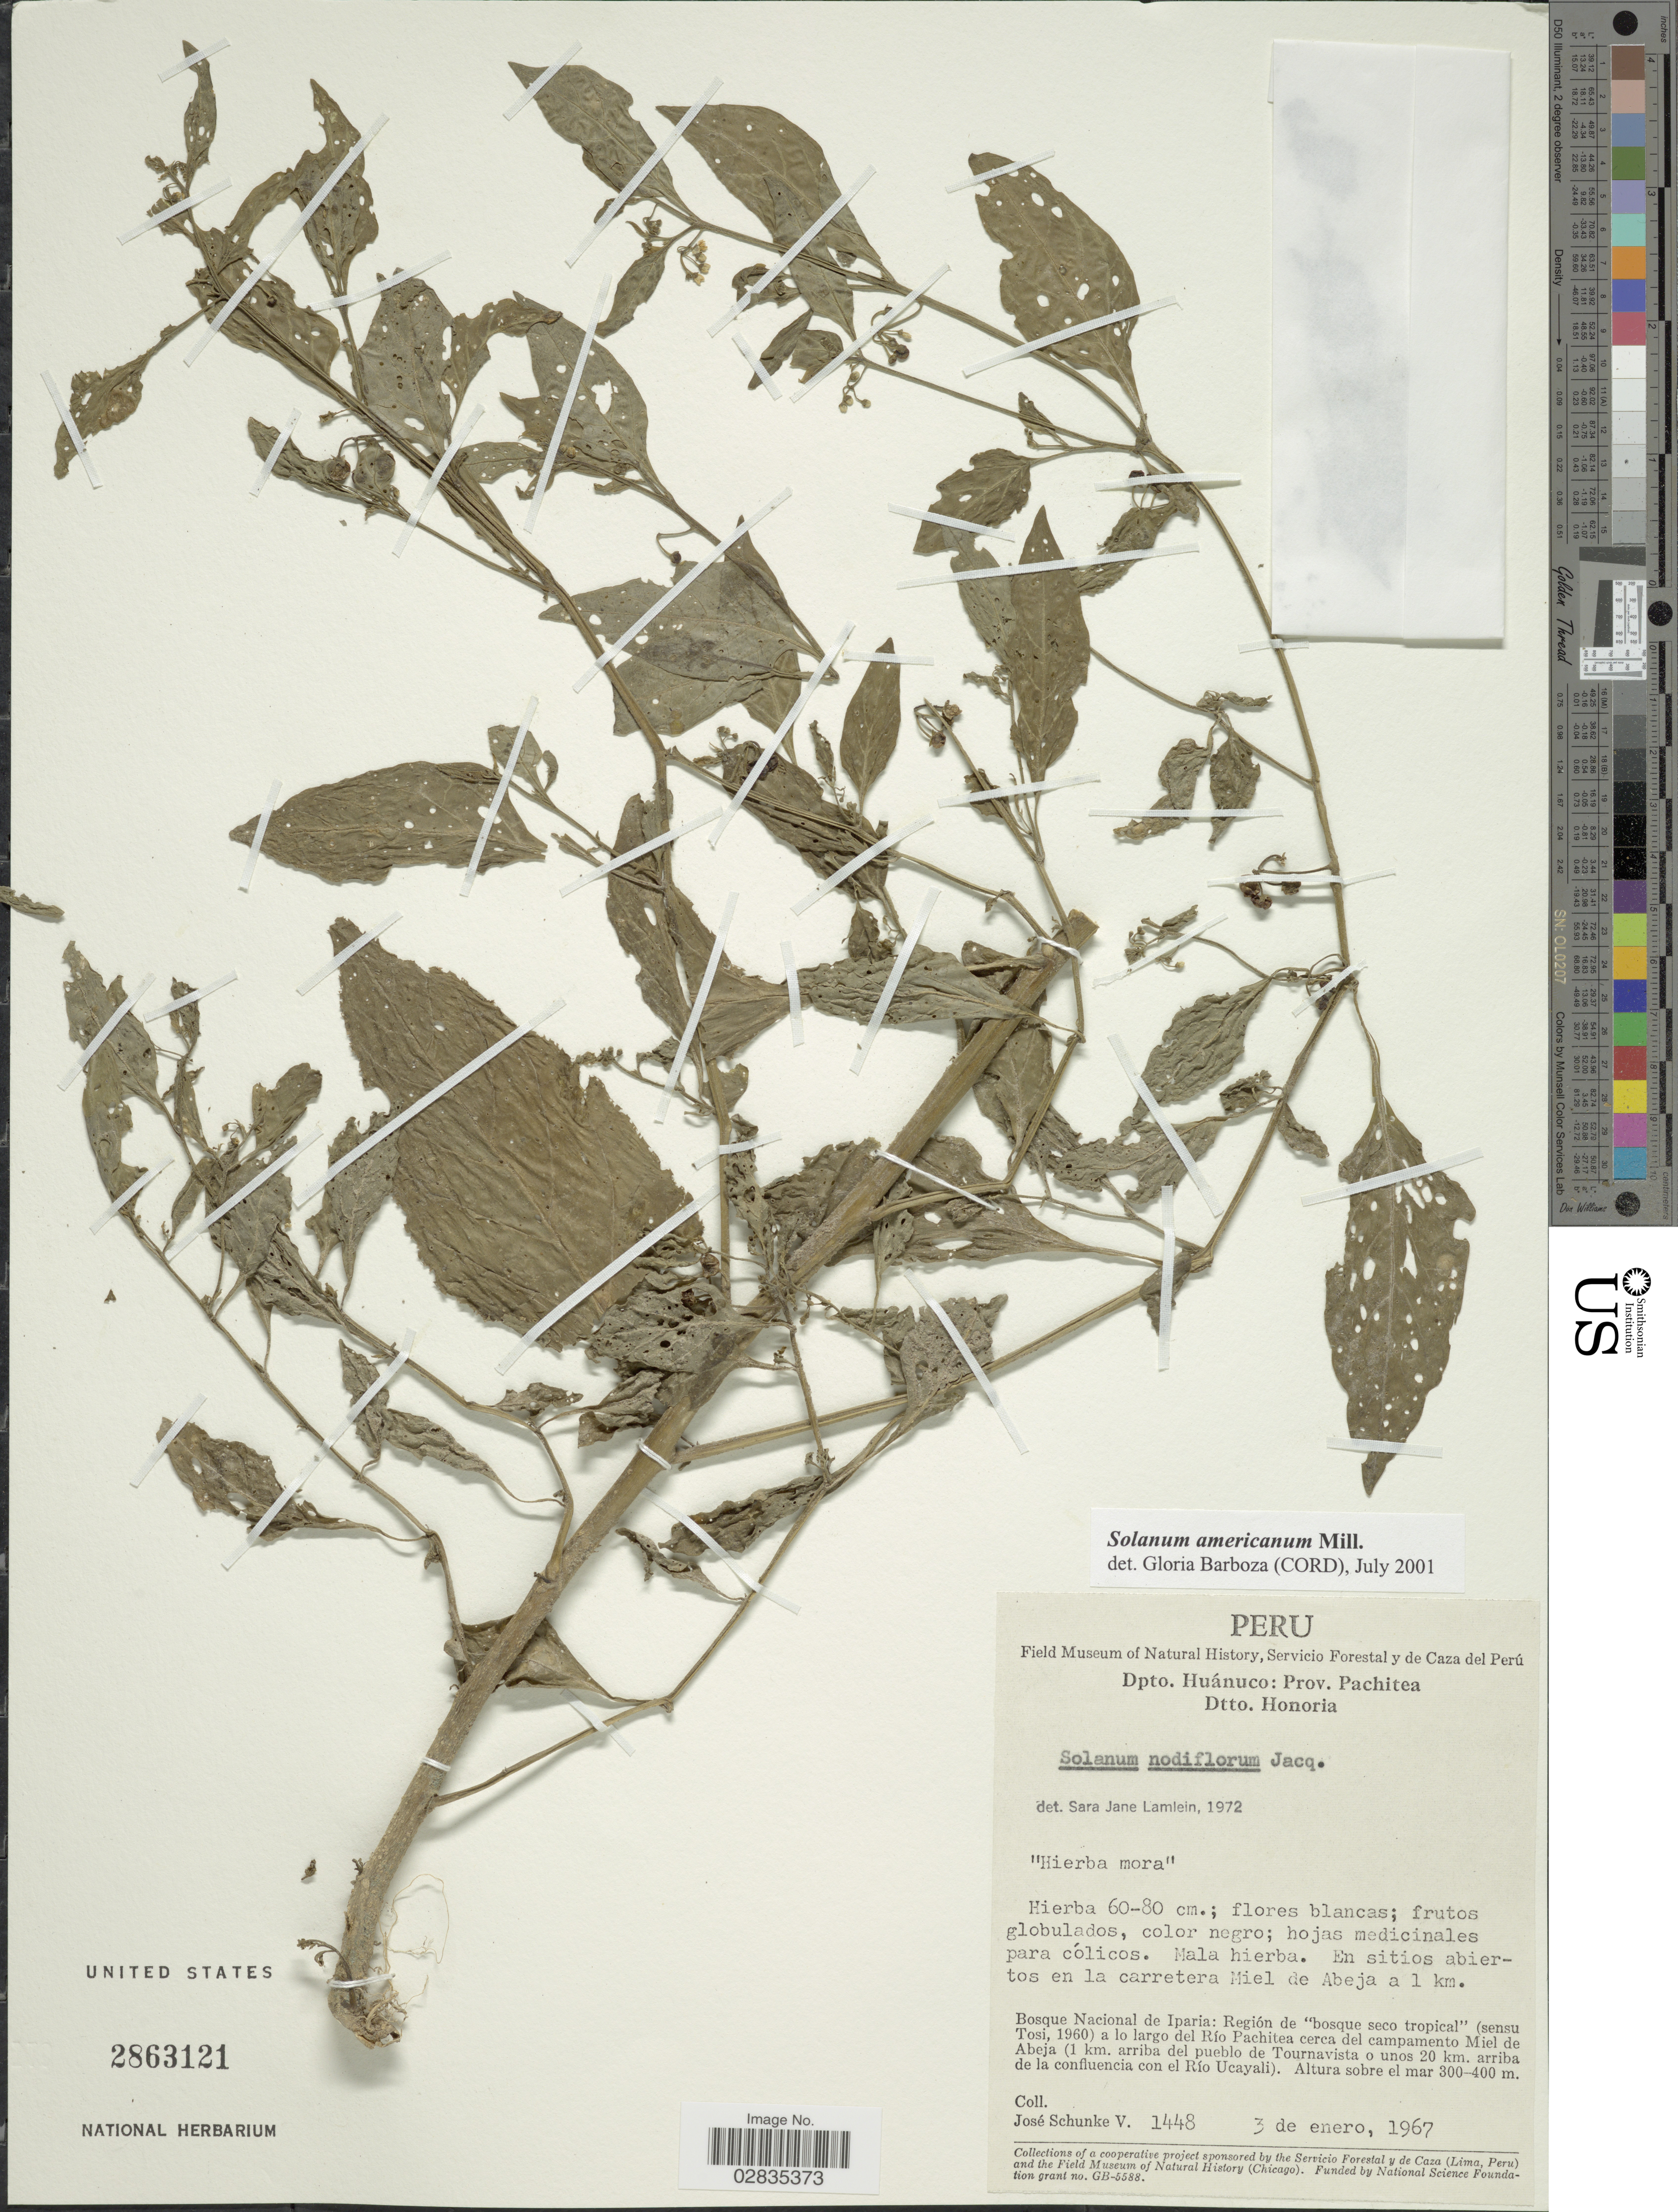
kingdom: Plantae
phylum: Tracheophyta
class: Magnoliopsida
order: Solanales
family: Solanaceae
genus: Solanum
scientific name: Solanum americanum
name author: Mill.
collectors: J. Schunke Vigo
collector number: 1448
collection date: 1967-01-03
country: Peru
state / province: Huánuco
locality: Dpto. Huánuco: Prov. Pachitea. Dtto. Honoria. Mala hierba. En sitios abiertos en la carretera Miel de Abeja a 1 km. Bosque Nacional de Iparia: Región de "bosque seco tropical" (sensu Tosi, 1960) a lo largo del Río Pachitea cerca del campamento Miel de Abeja (1 km. arriba del pueblo de Tournavista o unos 20 km. arriba de la confluencia con el Río Ucayali).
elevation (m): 300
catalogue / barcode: US 2863121